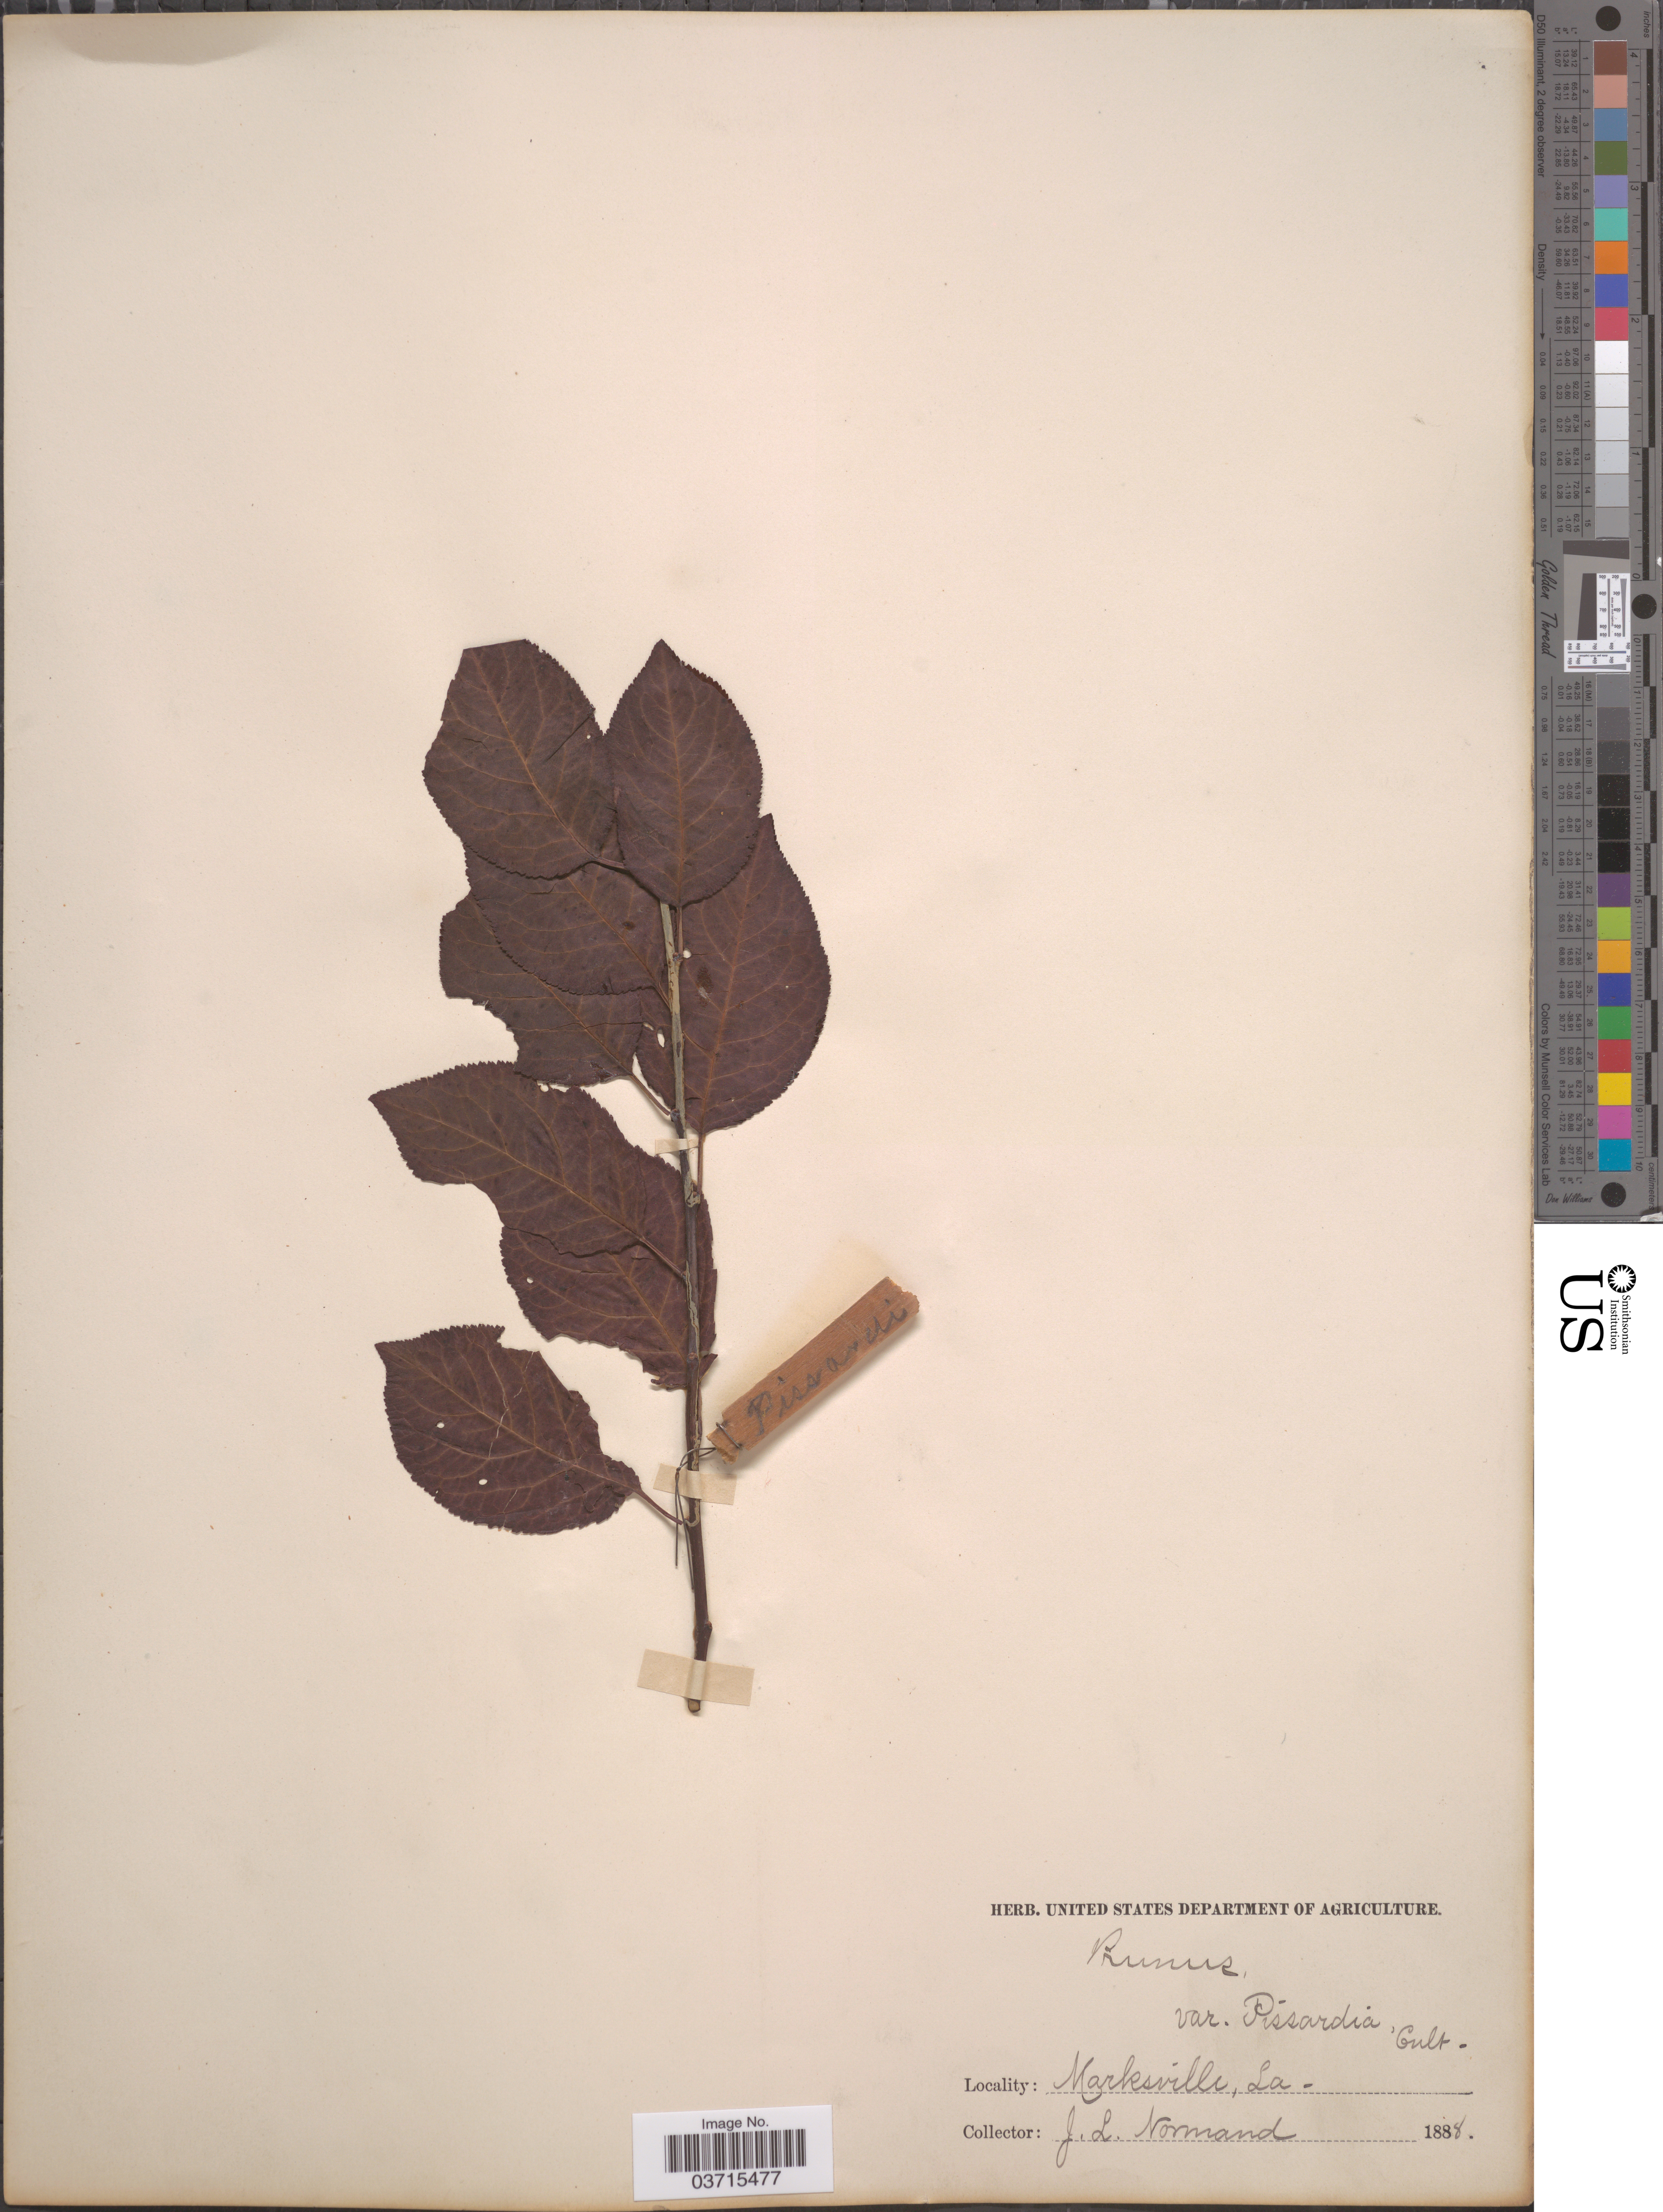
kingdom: Plantae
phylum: Tracheophyta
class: Magnoliopsida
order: Rosales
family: Rosaceae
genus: Prunus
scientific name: Prunus cerasifera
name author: Ehrh.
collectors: J. Normand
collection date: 1888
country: United States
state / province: Louisiana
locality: Marskville.